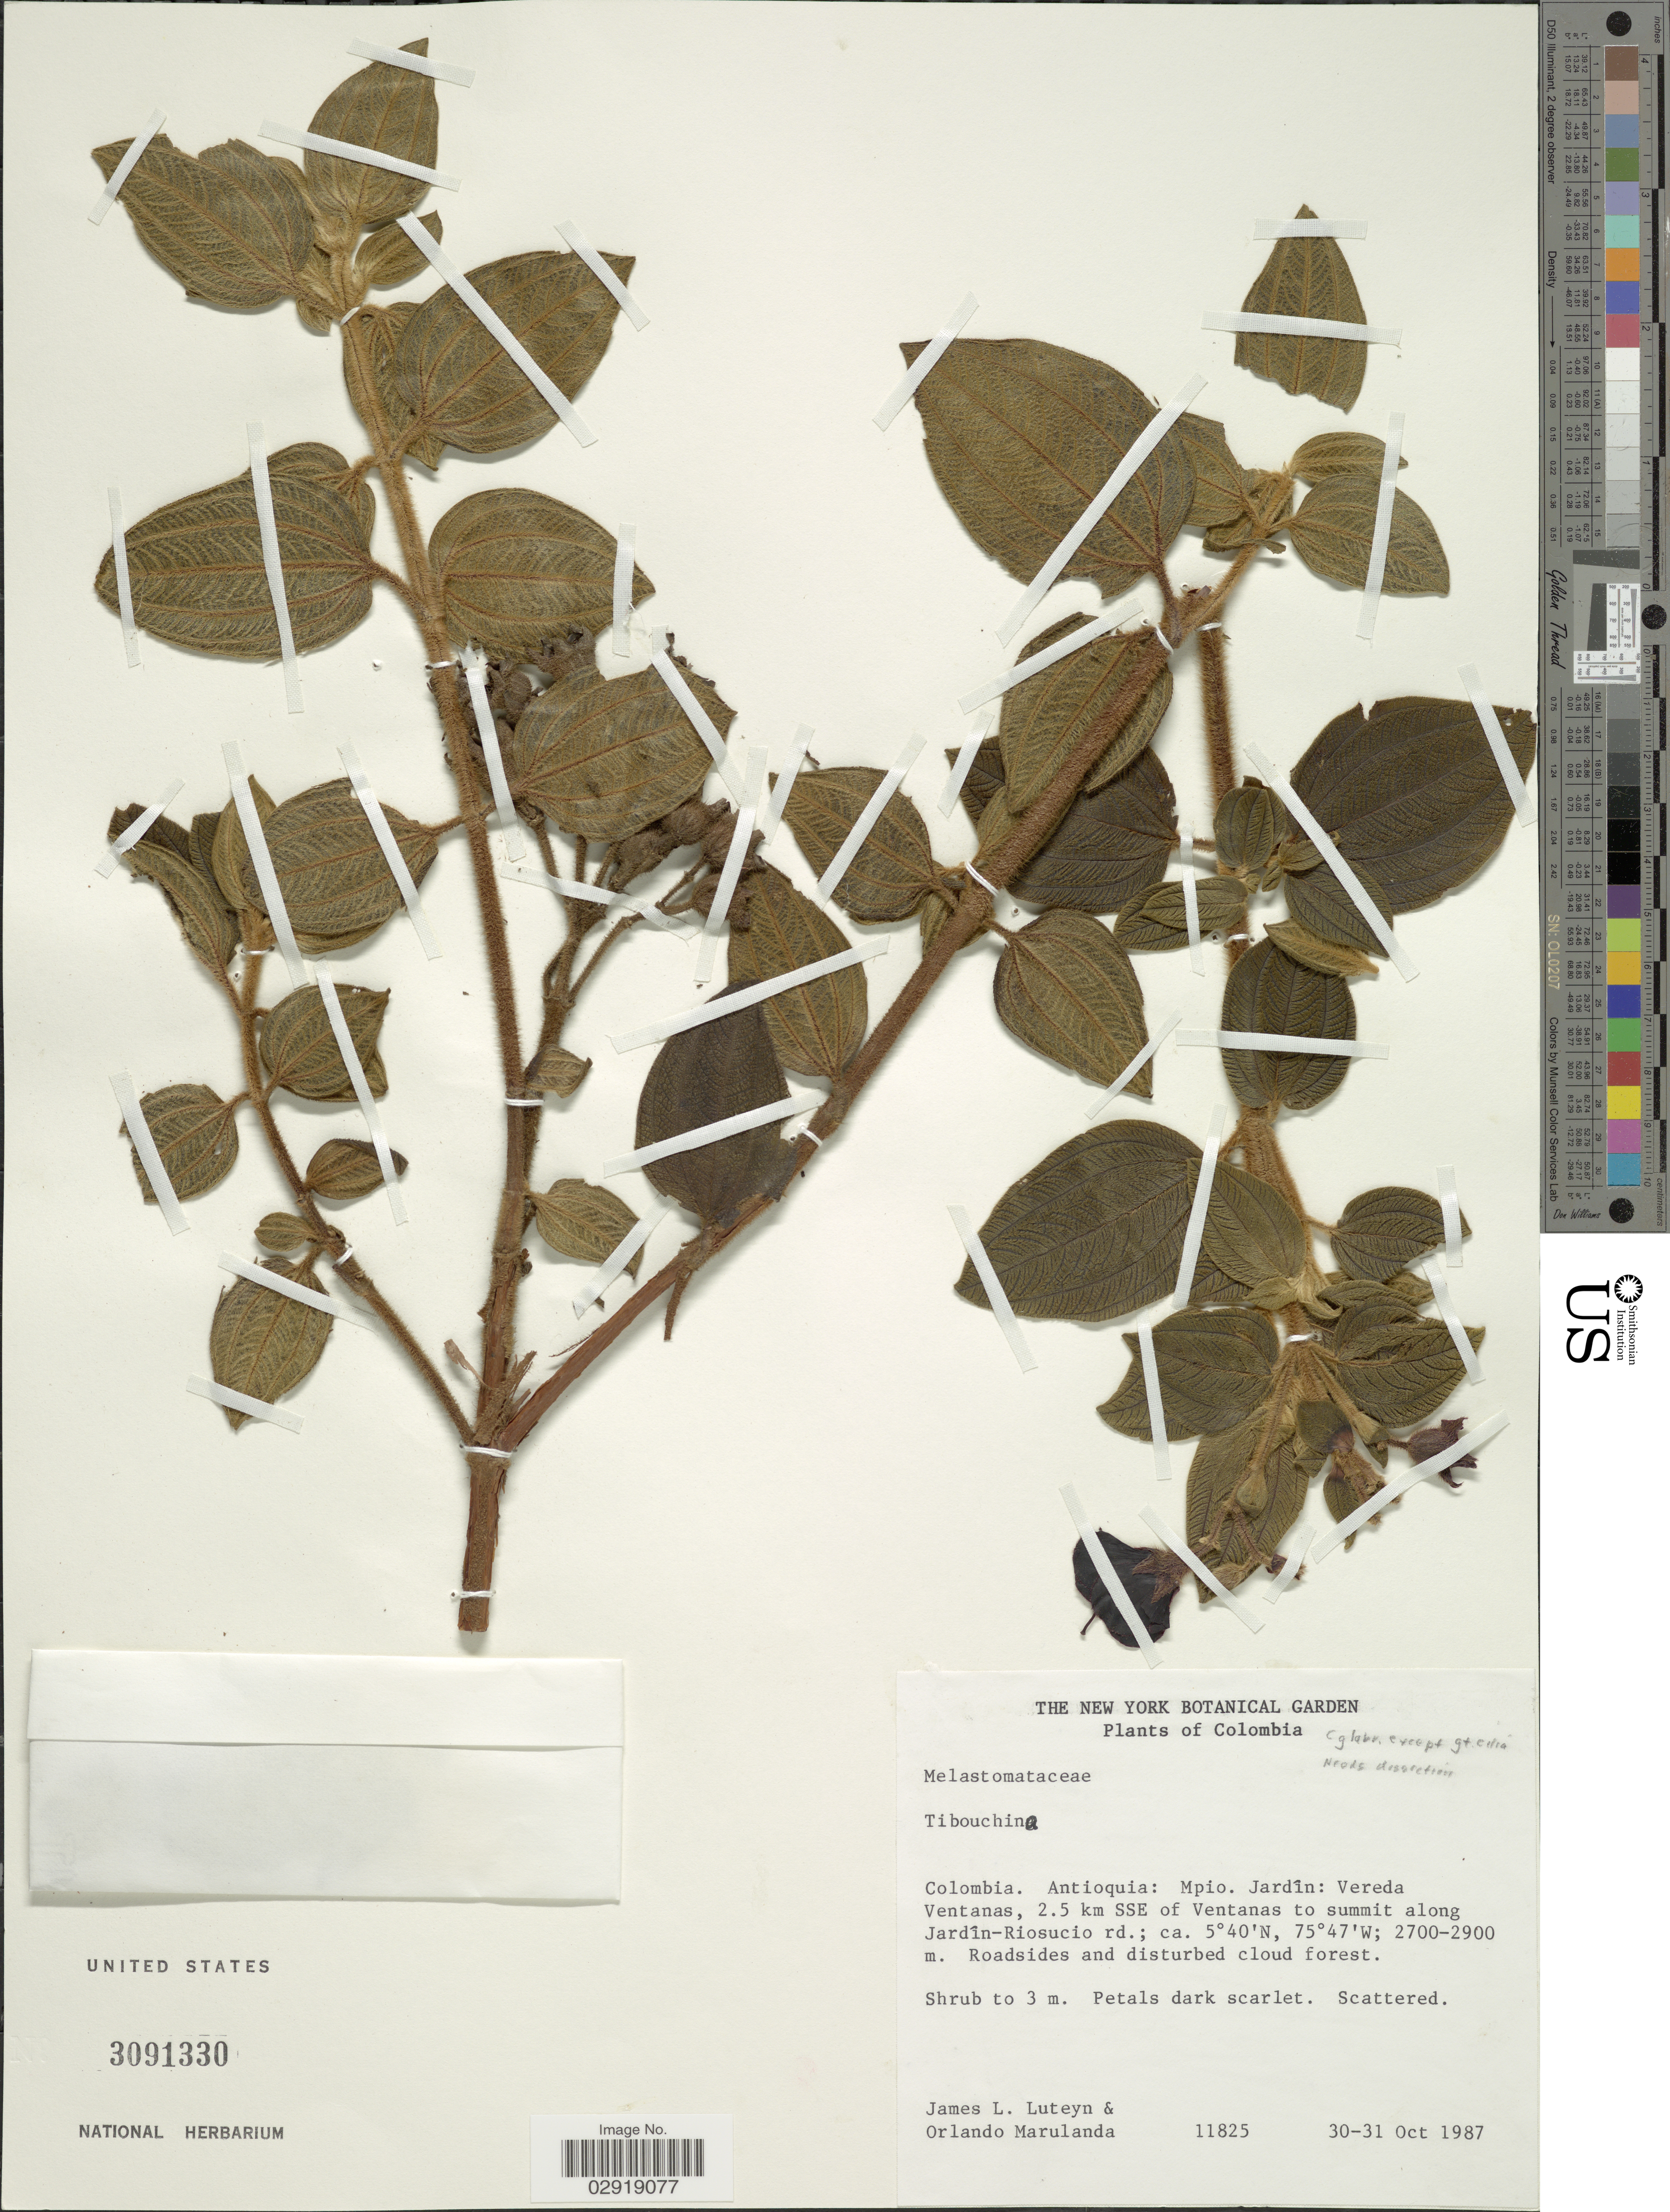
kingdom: Plantae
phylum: Tracheophyta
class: Magnoliopsida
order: Myrtales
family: Melastomataceae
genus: Chaetogastra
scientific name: Chaetogastra grossa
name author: (L. f.) P.J.F. Guim. & Michelang.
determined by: Michelangeli, F. A.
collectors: J. L. Luteyn & O. Marulanda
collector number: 11825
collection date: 1987-10-30/1987-10-31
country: Colombia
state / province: Antioquia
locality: Mpio. Jardín: Vereda Ventanas, 2.5 km SSE of Ventanas to summit along Jardín-Riosucio rd. Roadsides and disturbed cloud forest.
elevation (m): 2700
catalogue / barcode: US 3091330